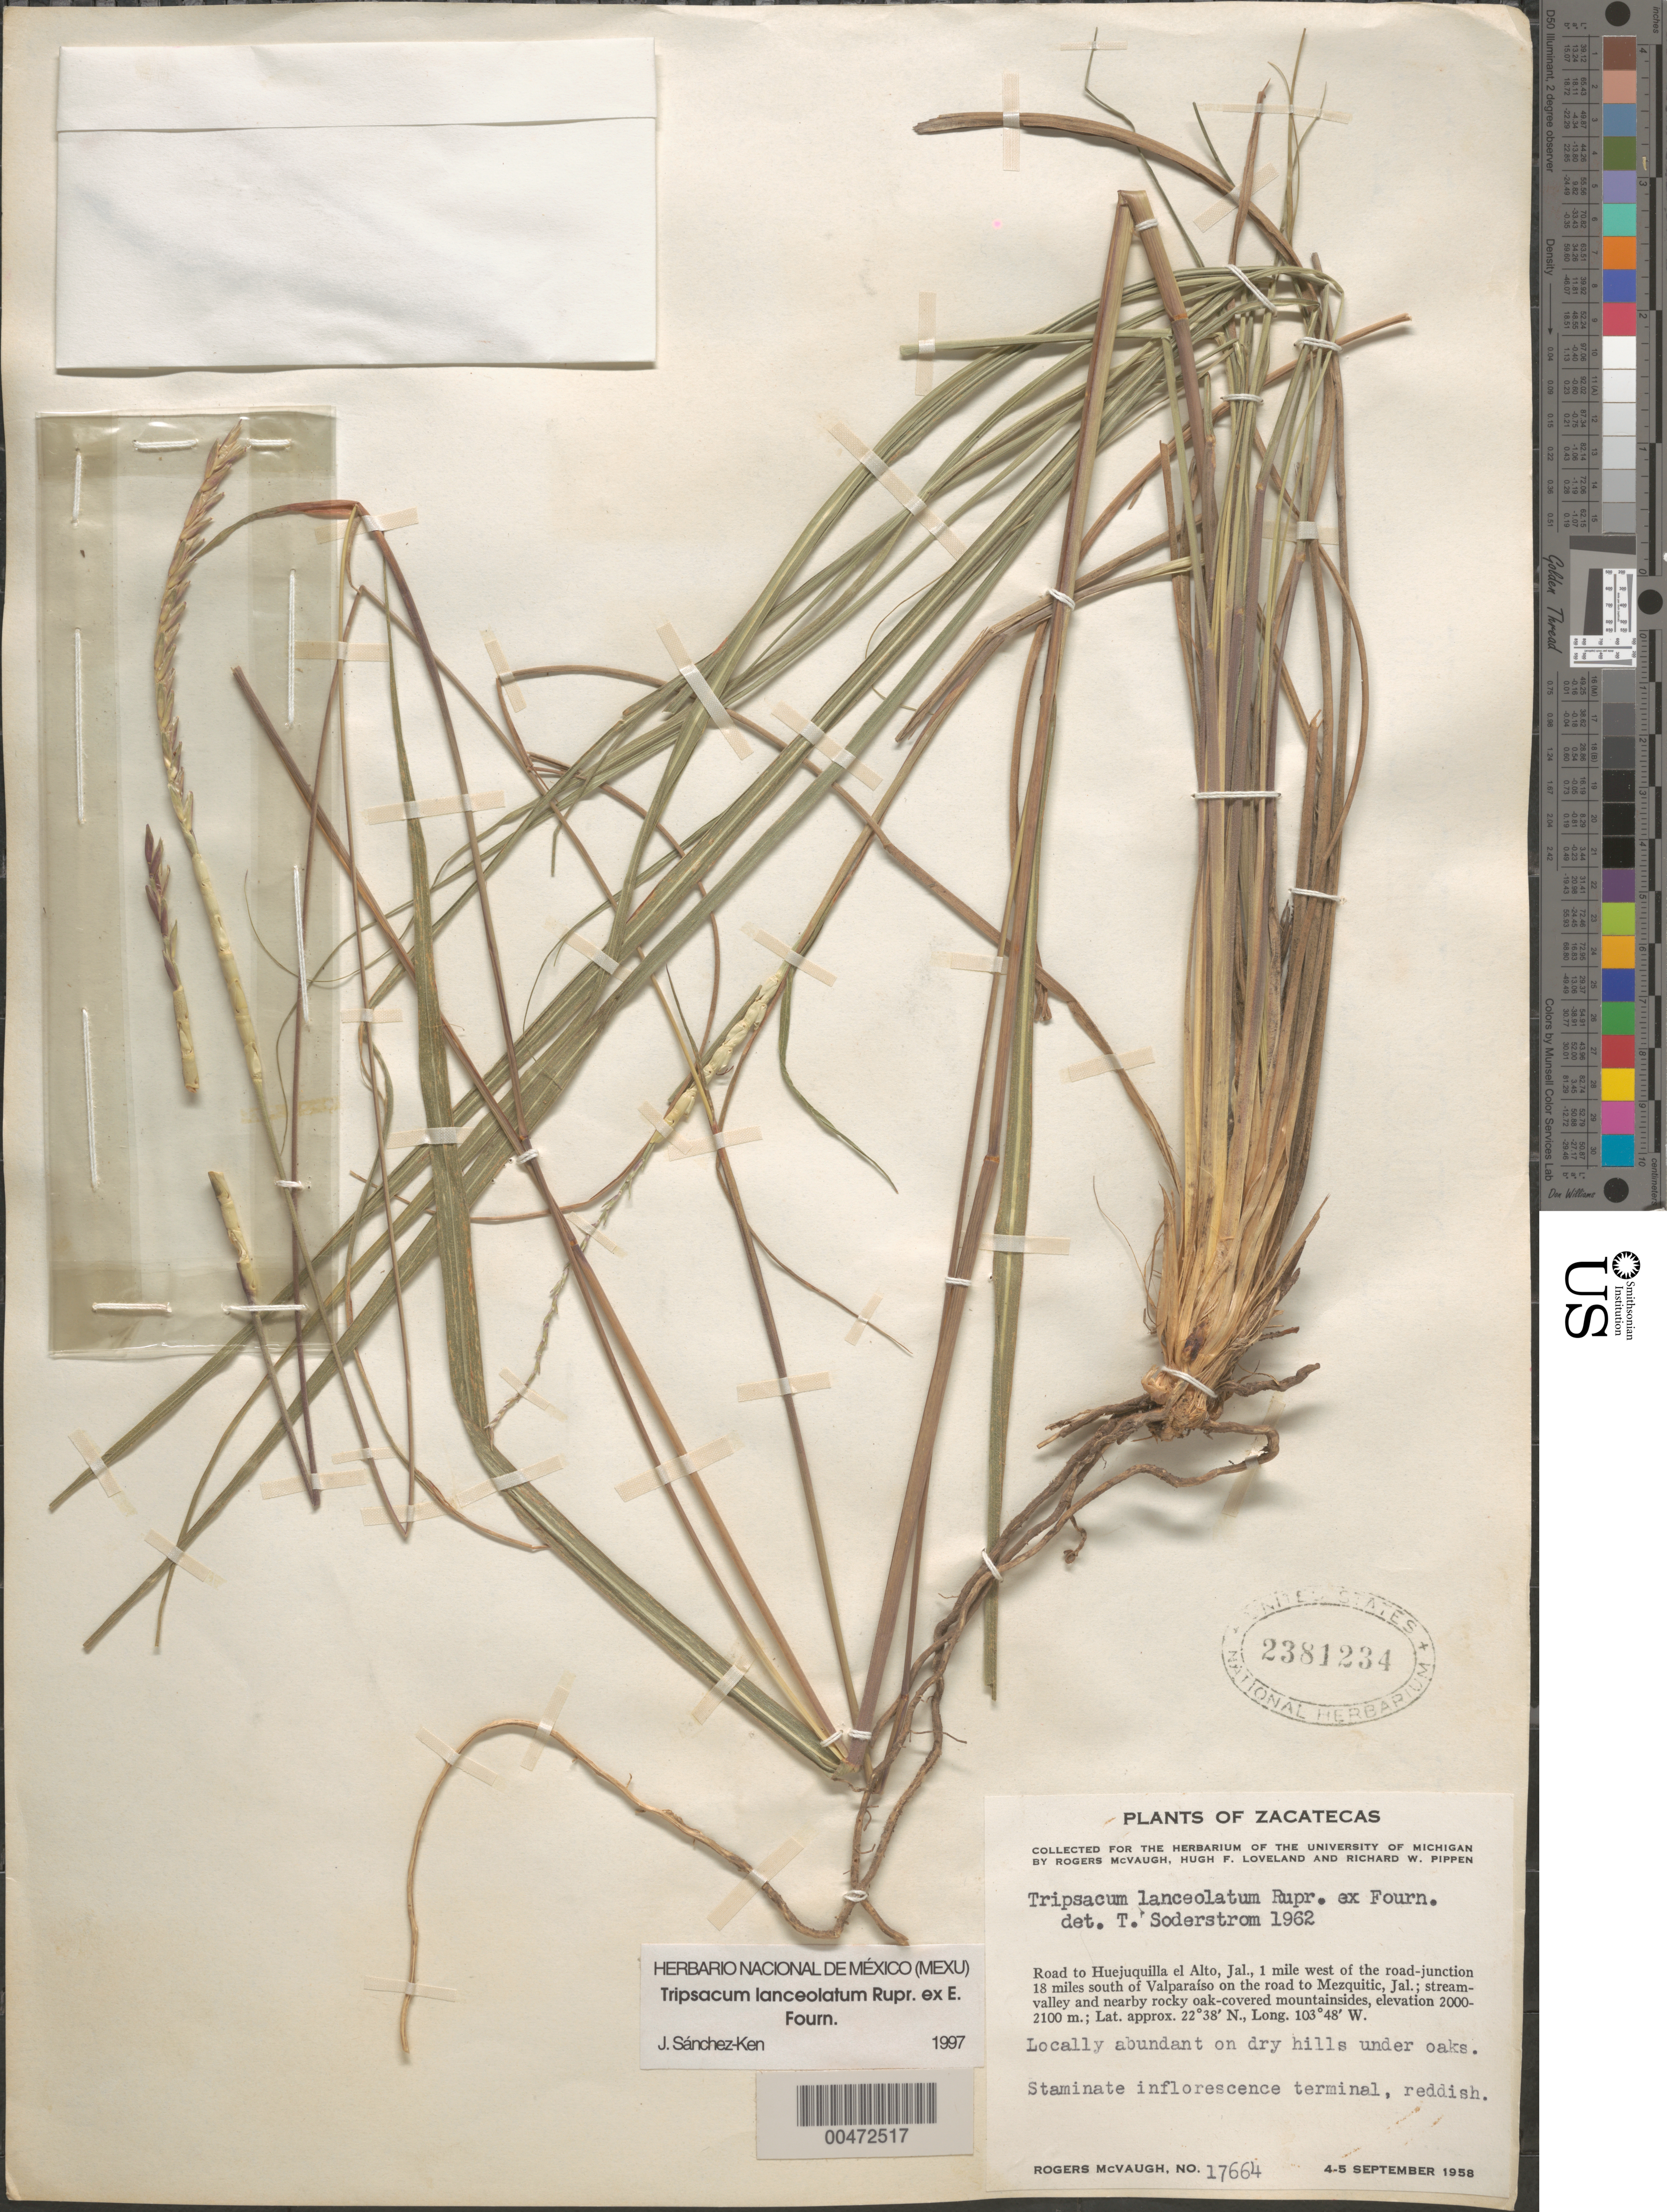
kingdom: Plantae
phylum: Tracheophyta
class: Liliopsida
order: Poales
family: Poaceae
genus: Tripsacum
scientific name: Tripsacum lanceolatum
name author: Rupr. ex E. Fourn.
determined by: Soderstrom, T. R.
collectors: R. McVaugh, H. Loveland & R. W. Pippen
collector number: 17664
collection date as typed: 4 Sep 1958 to 5 Sep 1958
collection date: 1958-09-04/1958-09-05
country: Mexico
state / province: Zacatecas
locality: Rd to Huejuquilla el Alto, Jal. 1 mi W of the rd-jct 18 mi S of Valpara¡so on the rd to Mexquitic, Jal.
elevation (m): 2000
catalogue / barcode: US 2381234